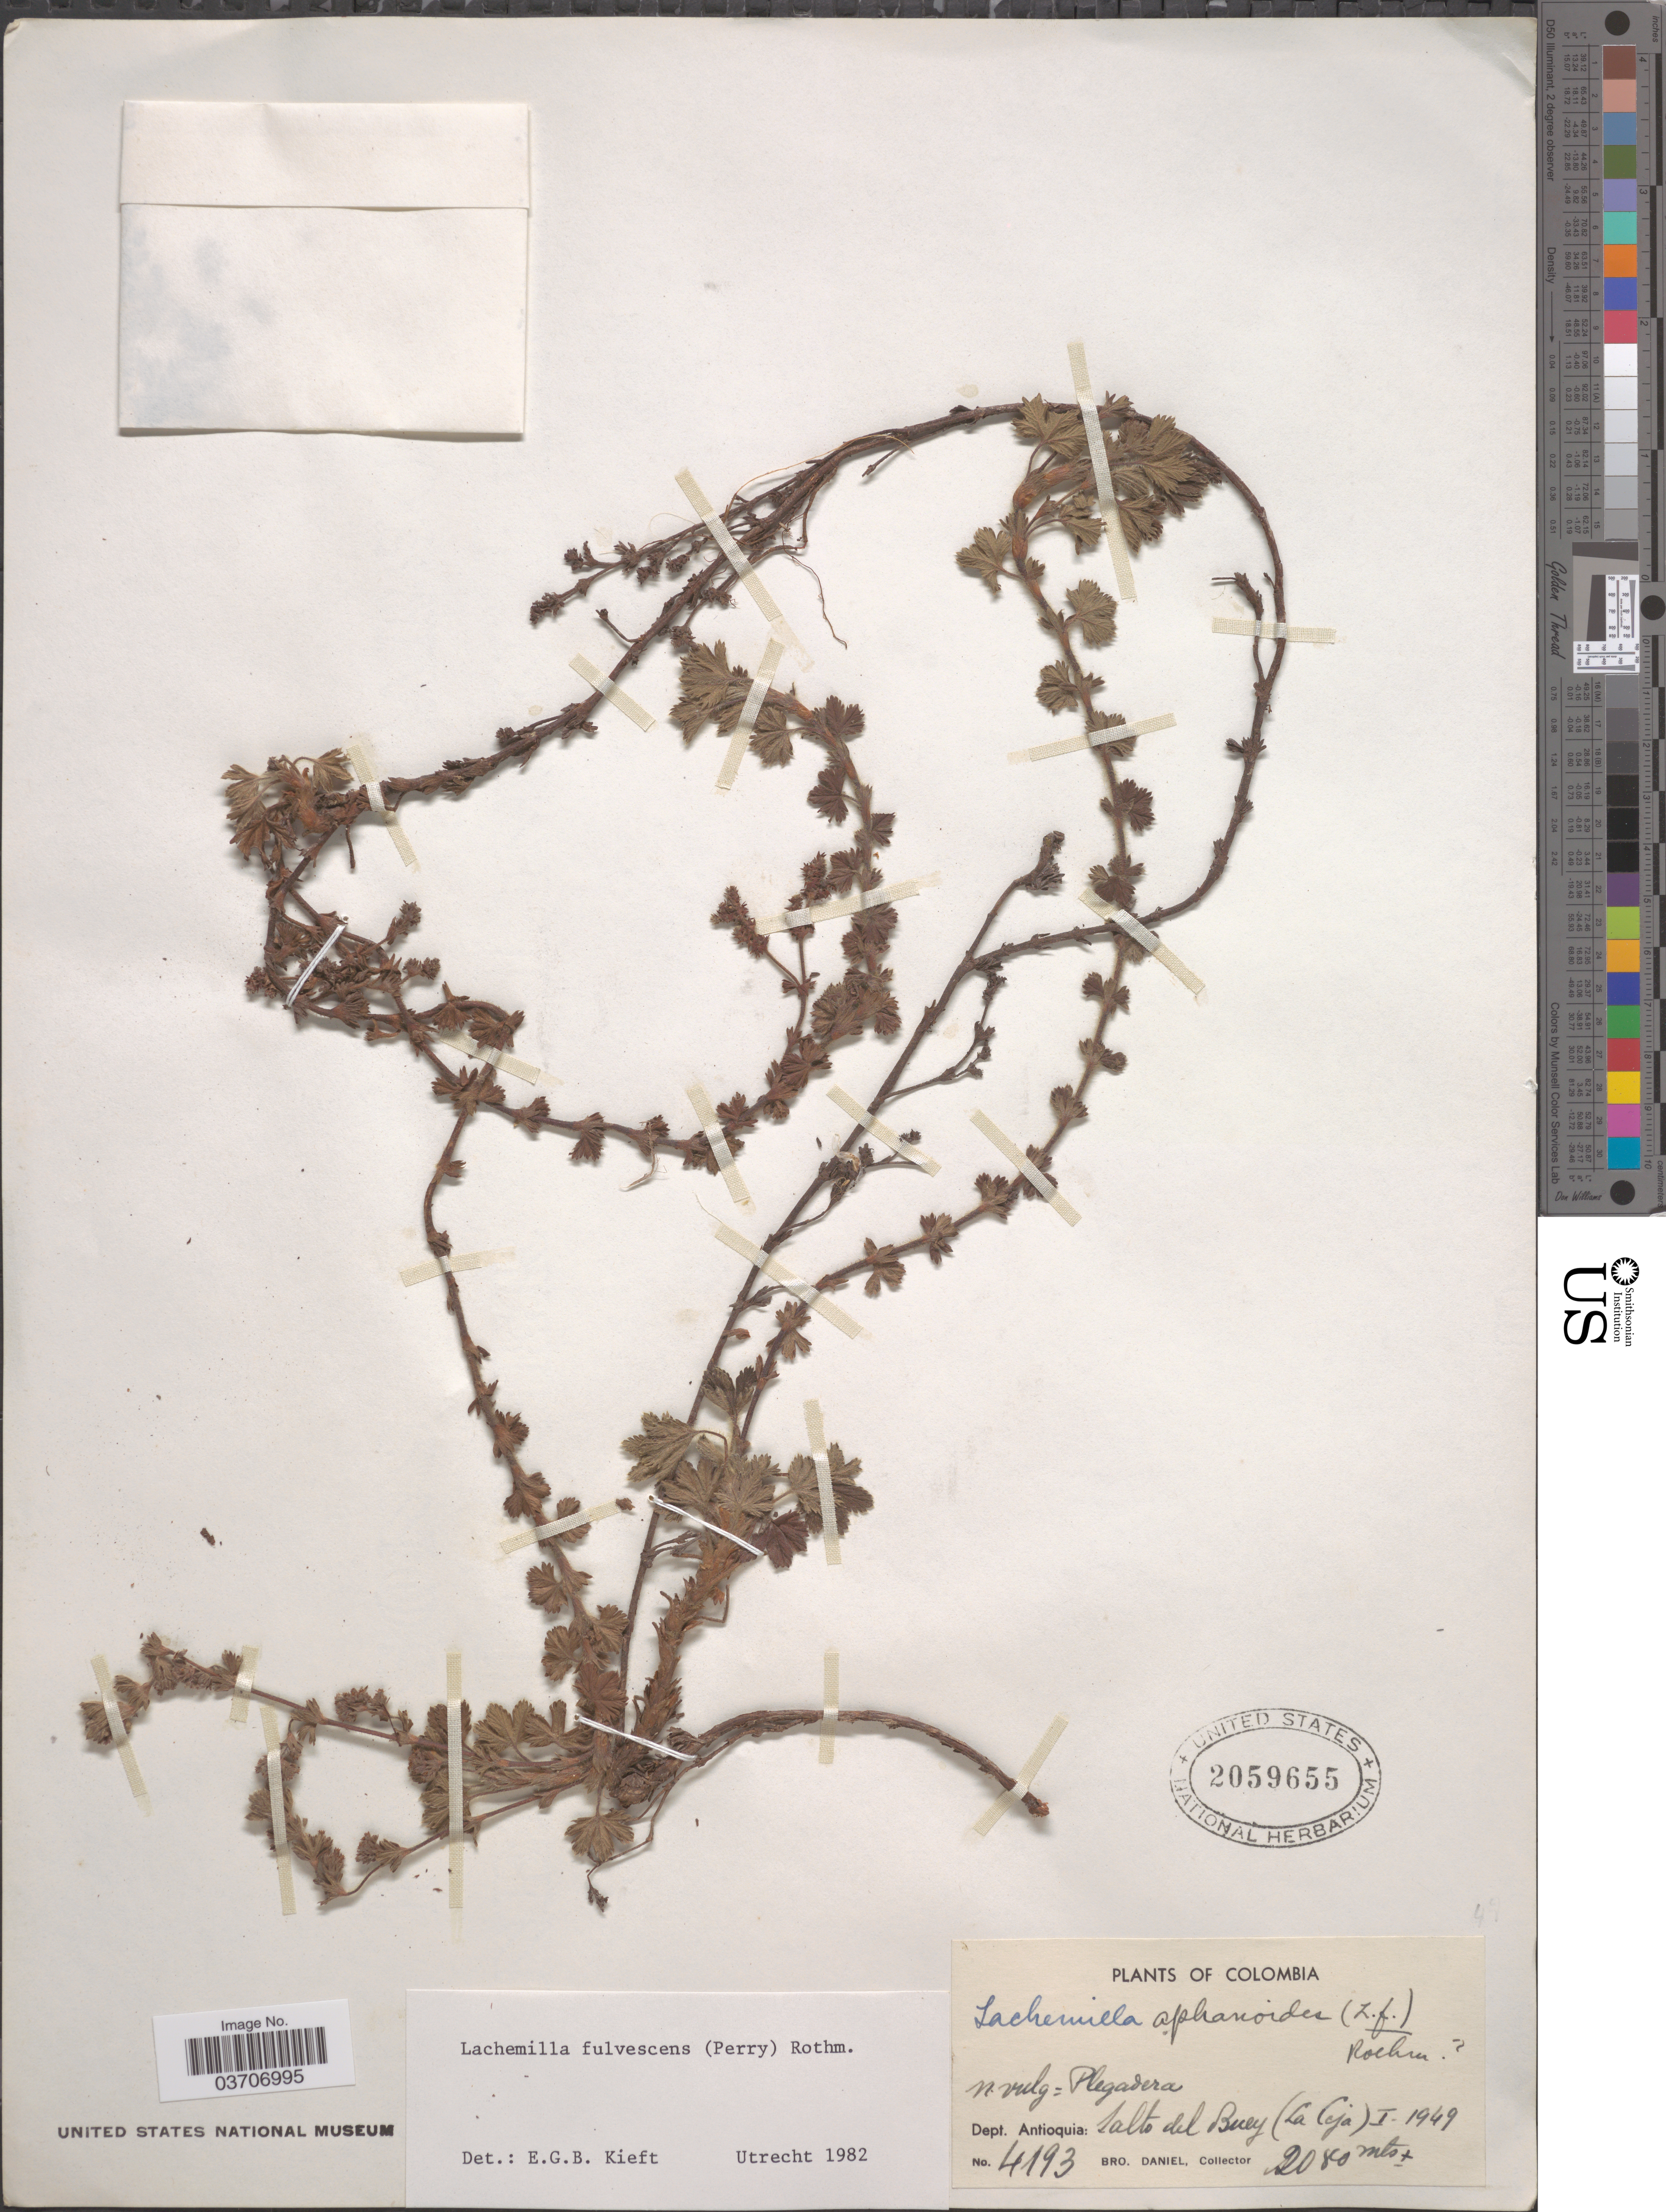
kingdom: Plantae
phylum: Tracheophyta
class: Magnoliopsida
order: Rosales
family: Rosaceae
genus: Lachemilla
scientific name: Lachemilla fulvescens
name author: (L.M. Perry) Rothm.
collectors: Bro. Daniel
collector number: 4193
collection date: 1949-01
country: Colombia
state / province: Antioquia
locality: Dept. Antioquia: Salto del Buey (La Ceja).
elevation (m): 2080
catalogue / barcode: US 2059655